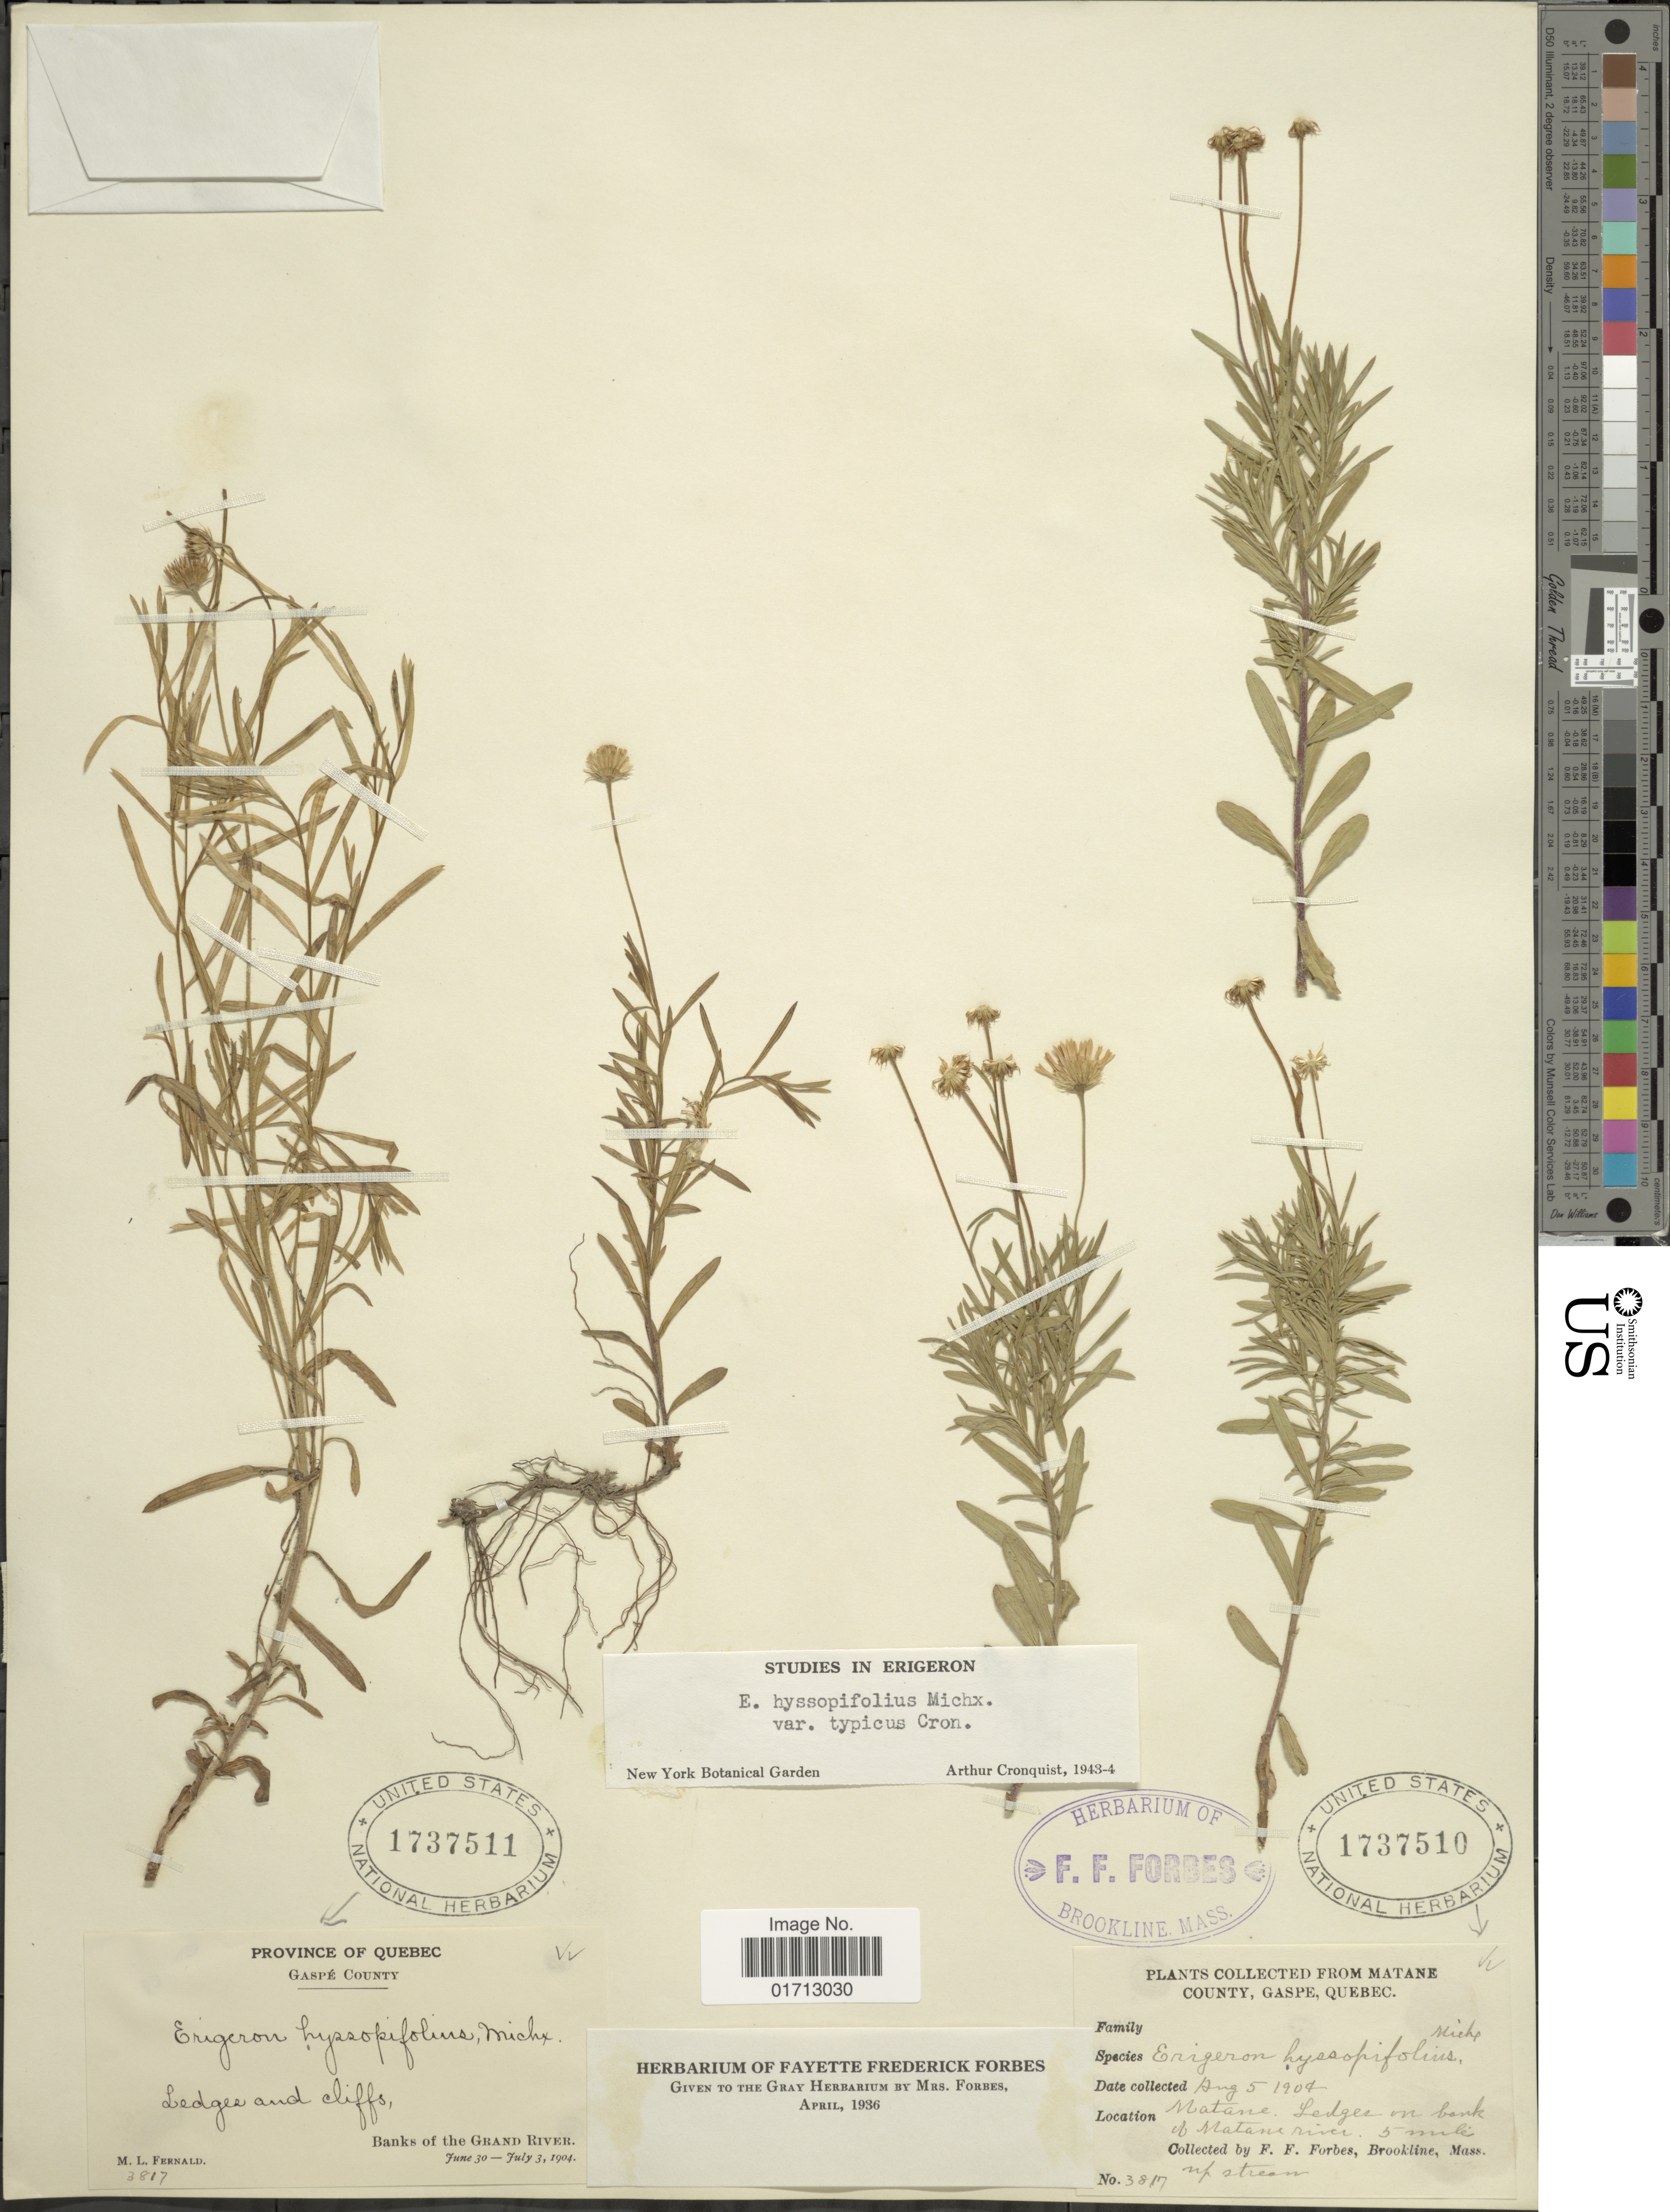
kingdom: Plantae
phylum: Tracheophyta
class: Magnoliopsida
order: Asterales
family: Asteraceae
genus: Erigeron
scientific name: Erigeron hyssopifolius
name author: Michx.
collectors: M. L. Fernald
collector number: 3817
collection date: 1904-06-30/1904-07-03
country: Canada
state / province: Quebec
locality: Gaspé County, Banks of the Grand River.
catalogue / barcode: US 1737511